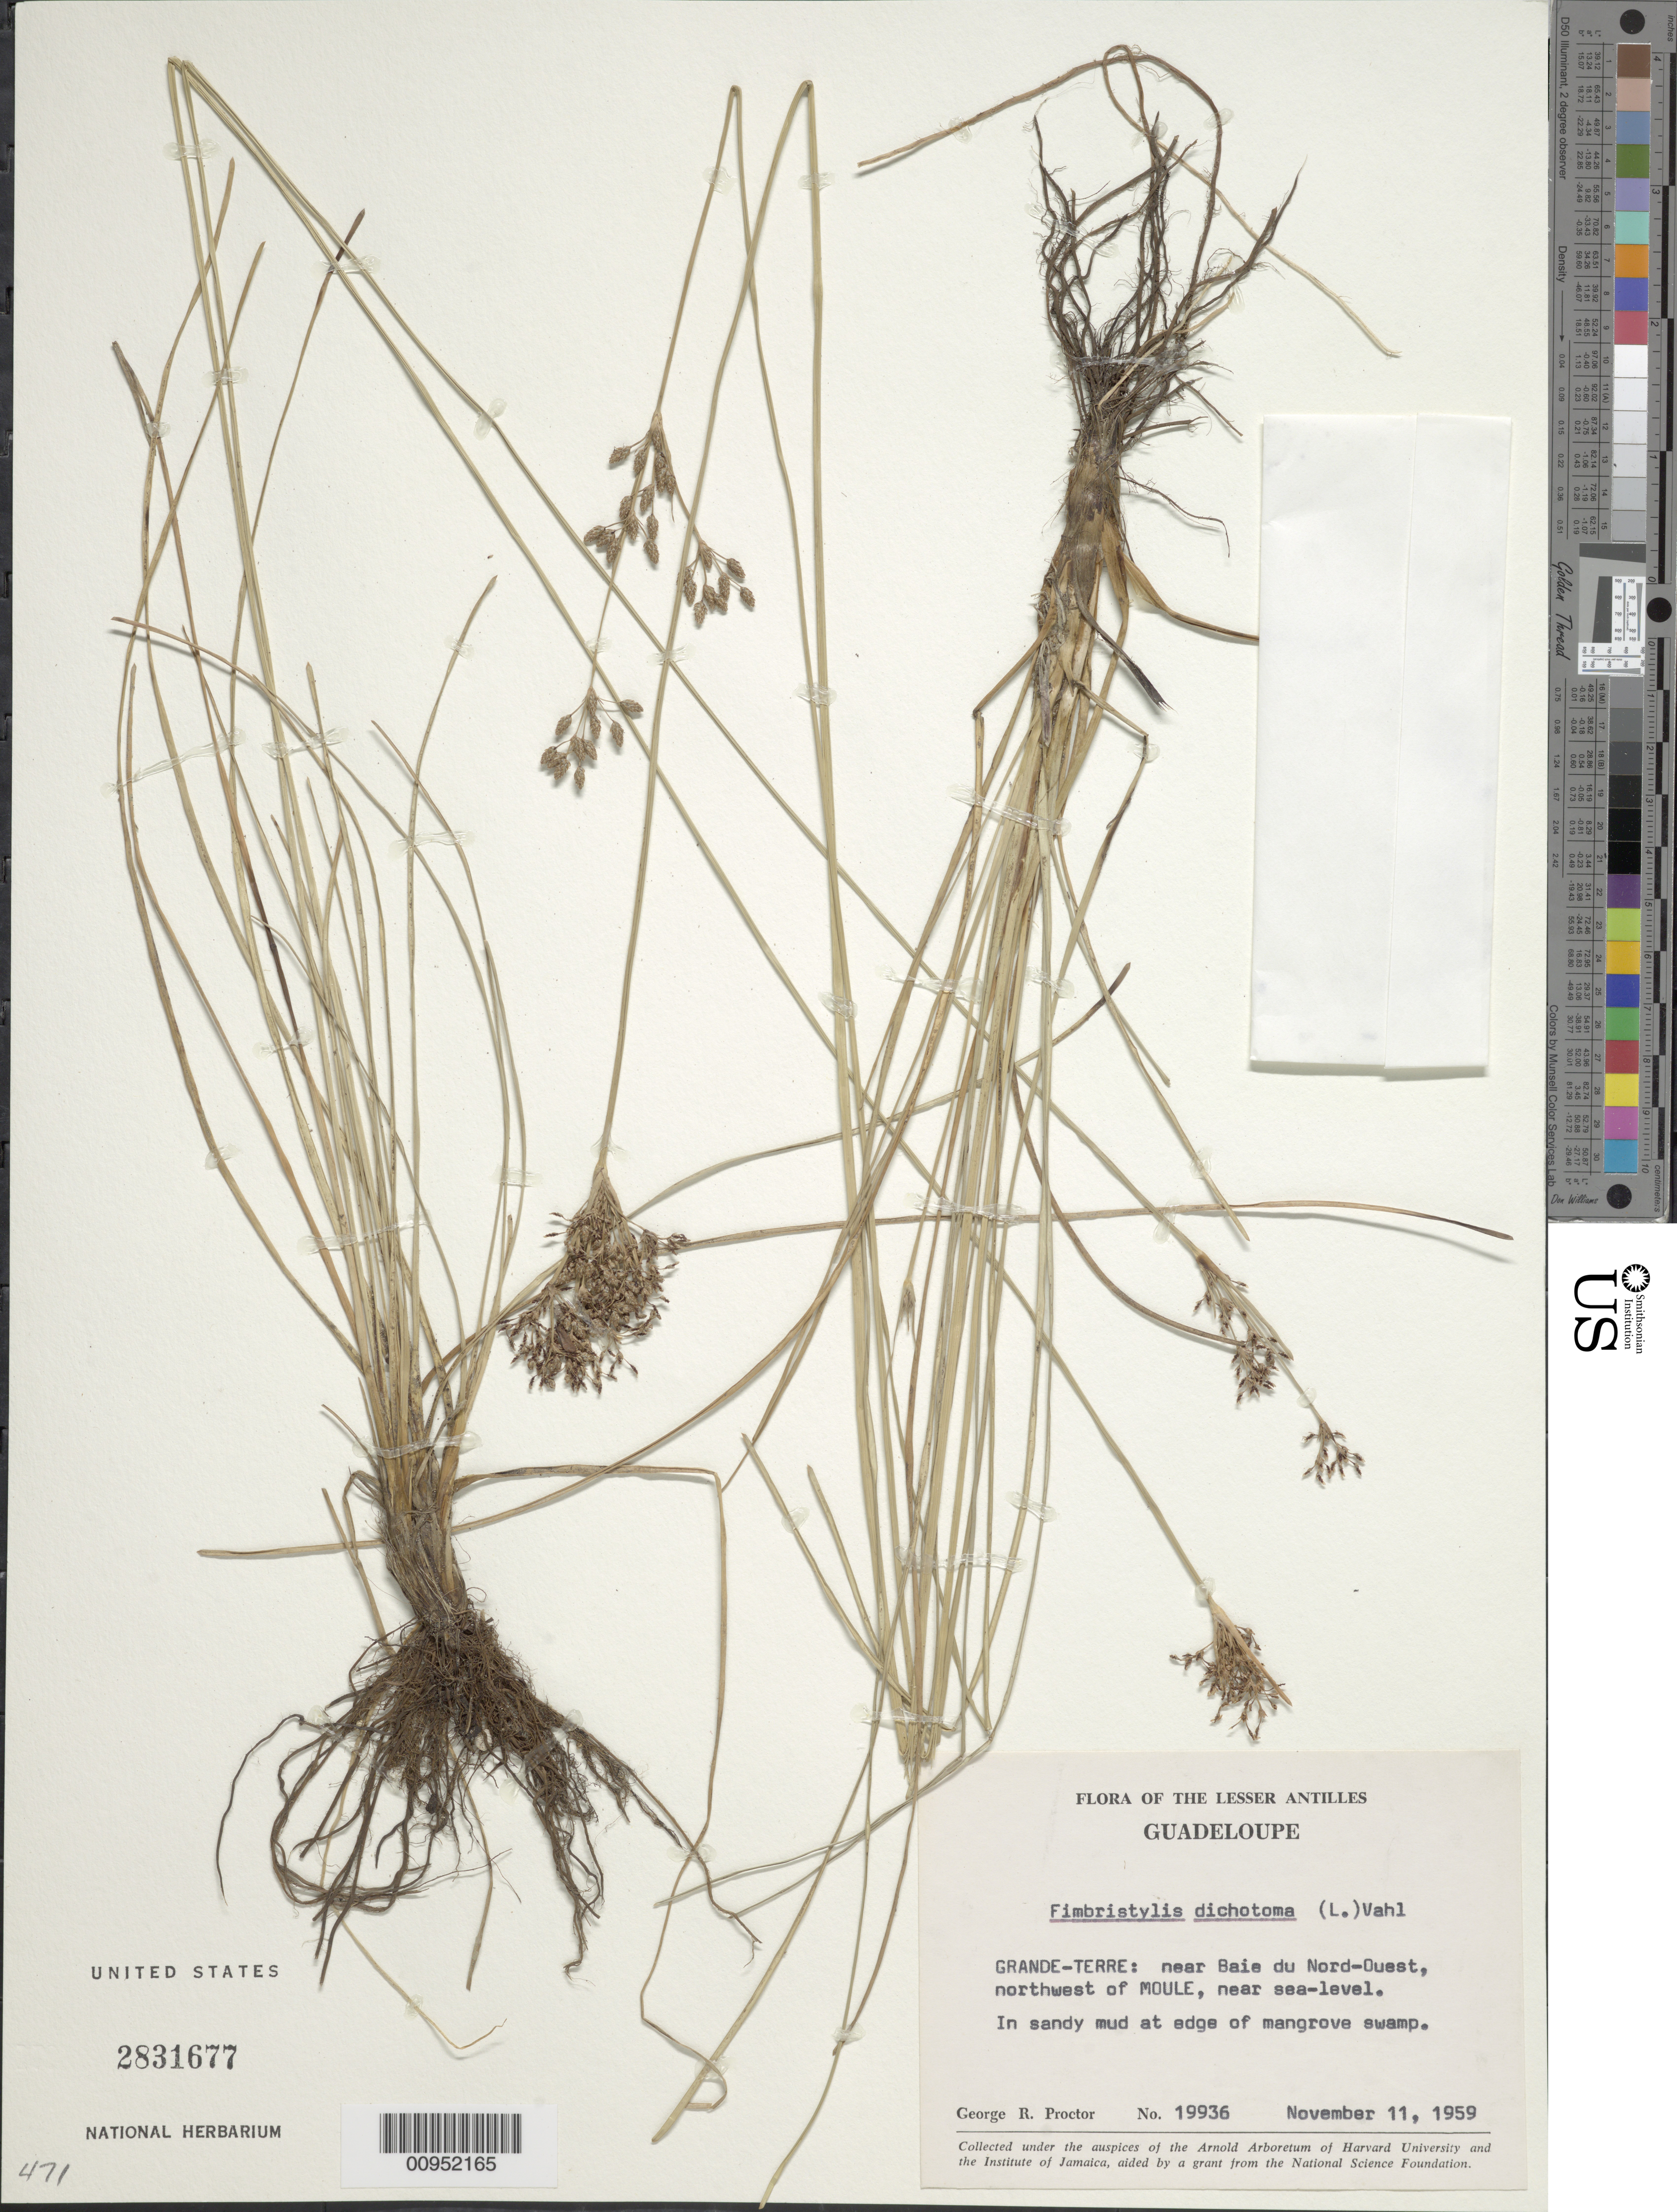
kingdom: Plantae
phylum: Tracheophyta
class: Liliopsida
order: Poales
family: Cyperaceae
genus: Fimbristylis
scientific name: Fimbristylis dichotoma subsp. dichotoma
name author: (L.) Vahl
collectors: G. R. Proctor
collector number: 19936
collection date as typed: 11 Nov 1959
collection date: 1959-11-11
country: Guadeloupe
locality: mangrove swamp, Grande Terre, near Baie du Nord-Ouest, NW of Moule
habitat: In sandy mud at edge of mangrove swamp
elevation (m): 0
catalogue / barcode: US 2831677